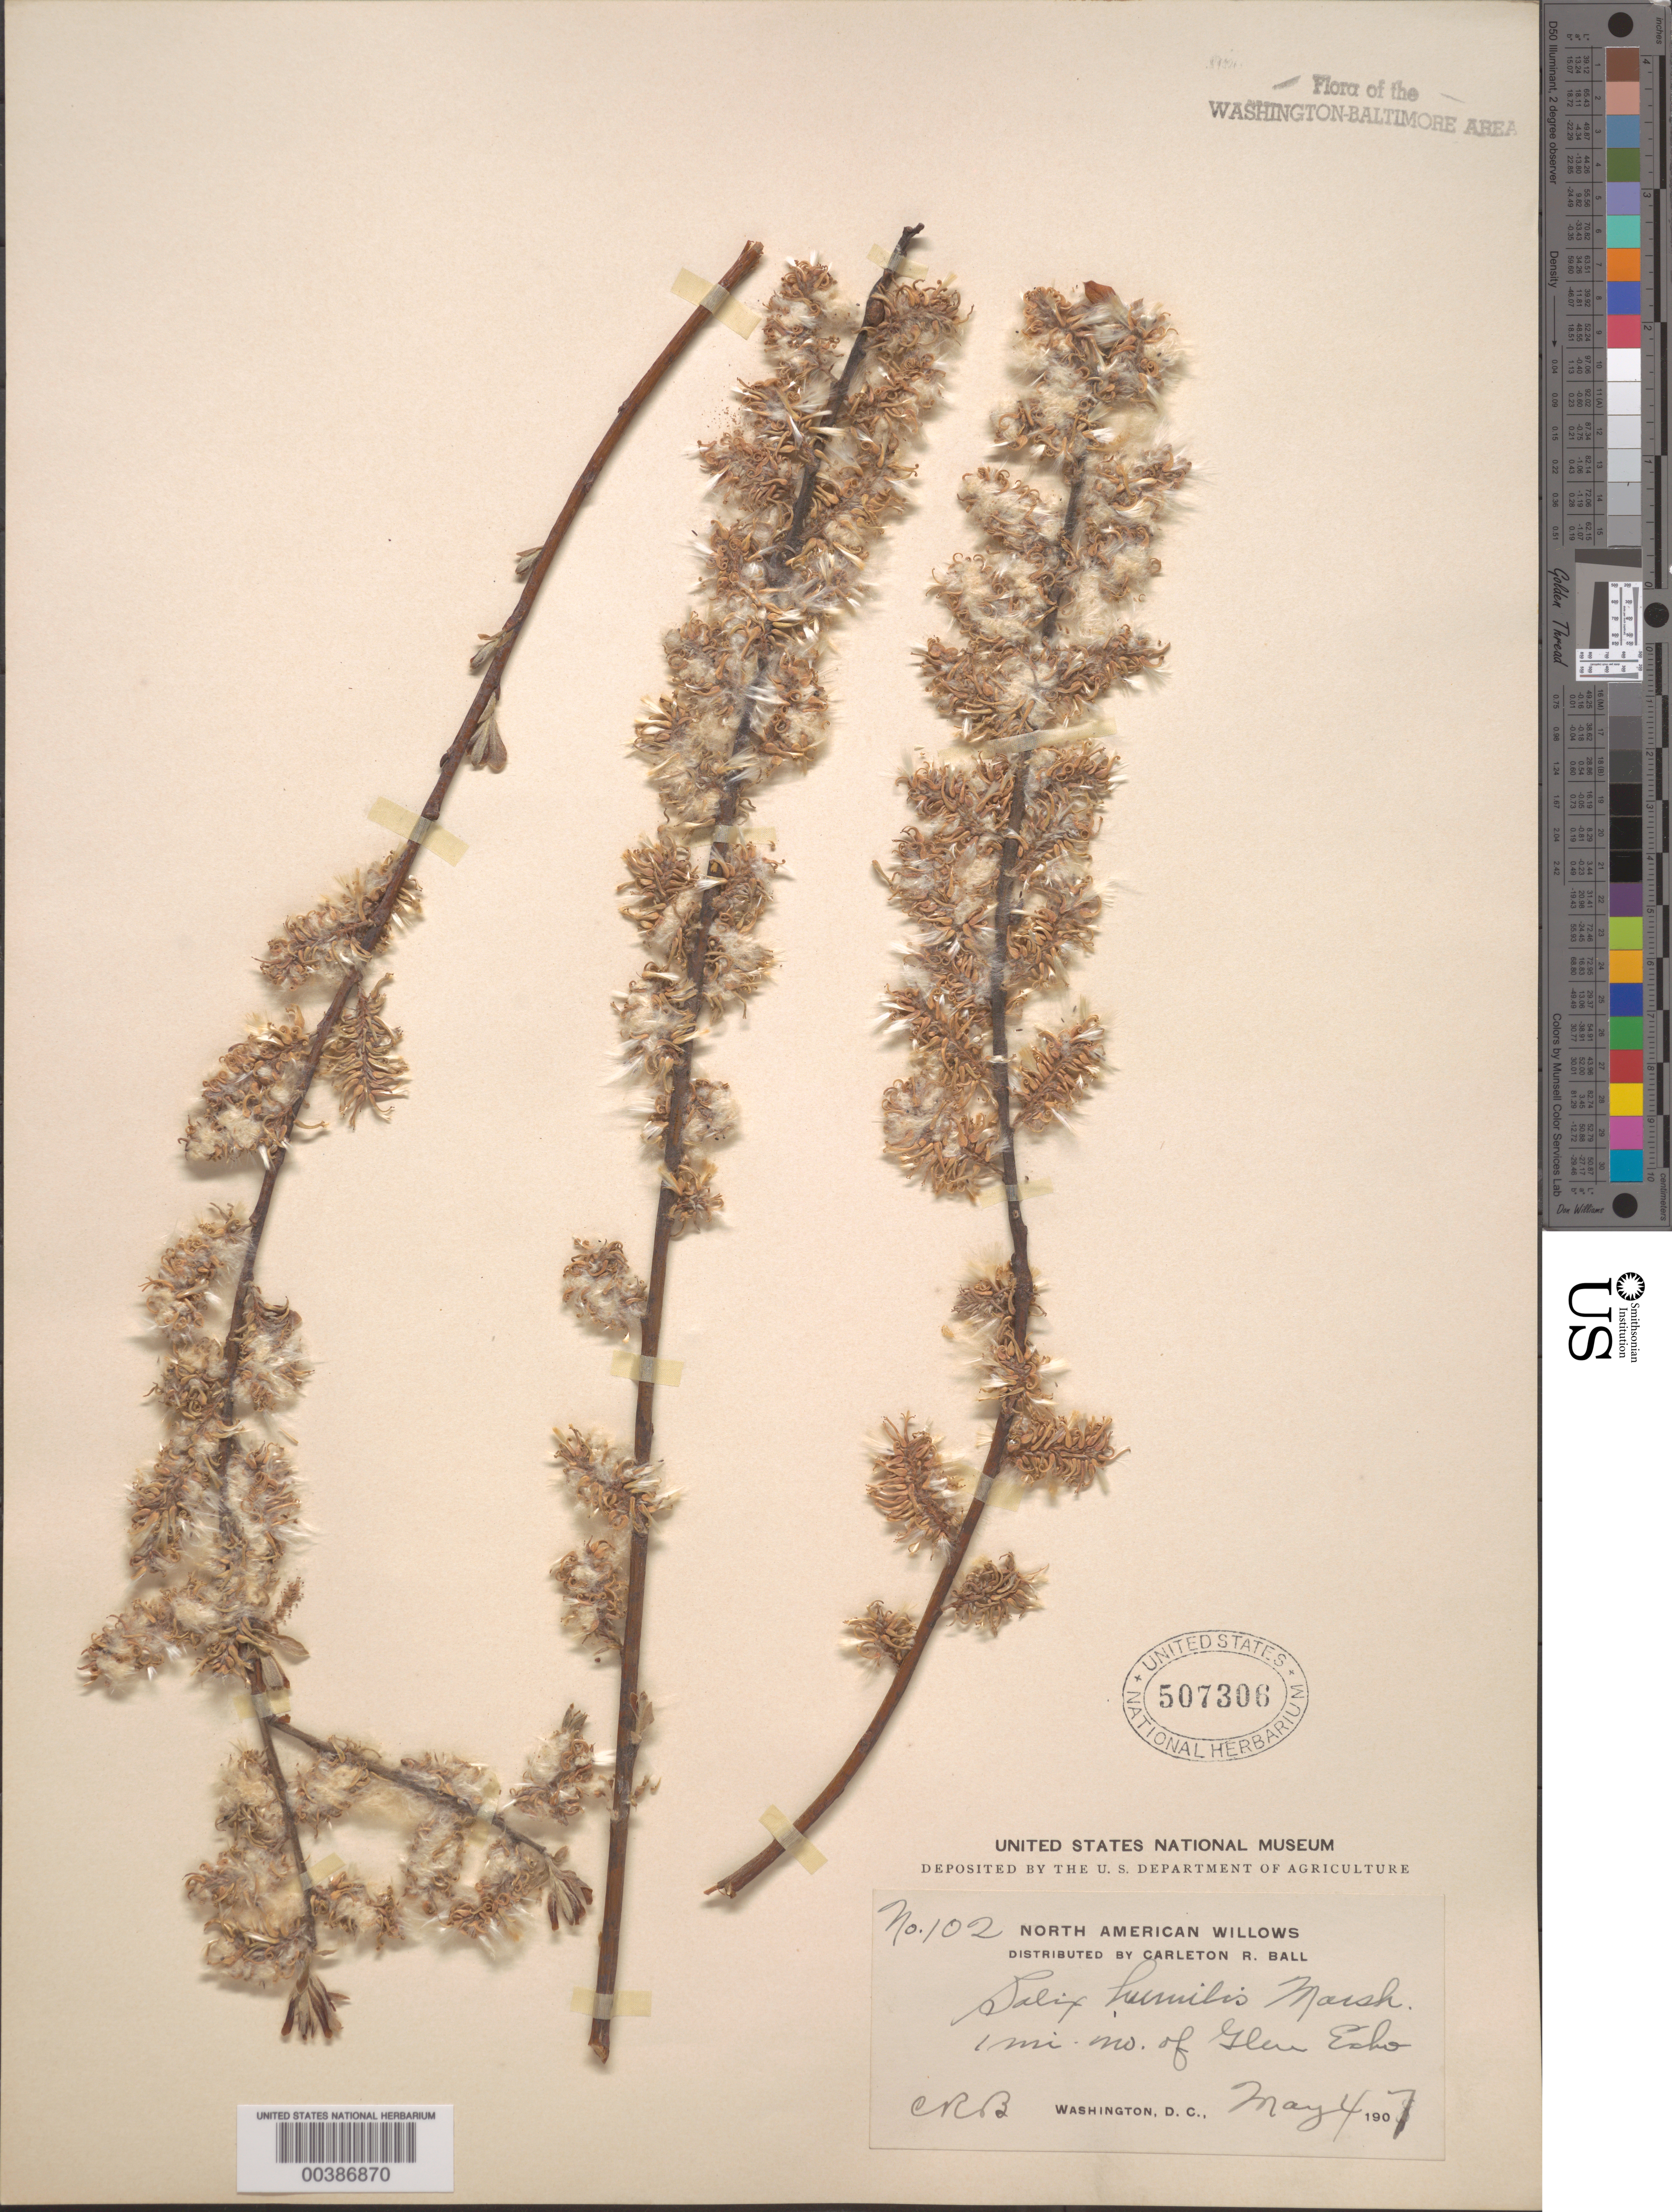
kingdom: Plantae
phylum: Tracheophyta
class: Magnoliopsida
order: Malpighiales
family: Salicaceae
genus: Salix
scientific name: Salix humilis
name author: Marshall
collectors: C. R. Ball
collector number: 102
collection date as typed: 04 May 1907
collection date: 1907-05-04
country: United States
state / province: Maryland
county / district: Montgomery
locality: North of Glen Echo C. & O. Canal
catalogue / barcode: US 507306